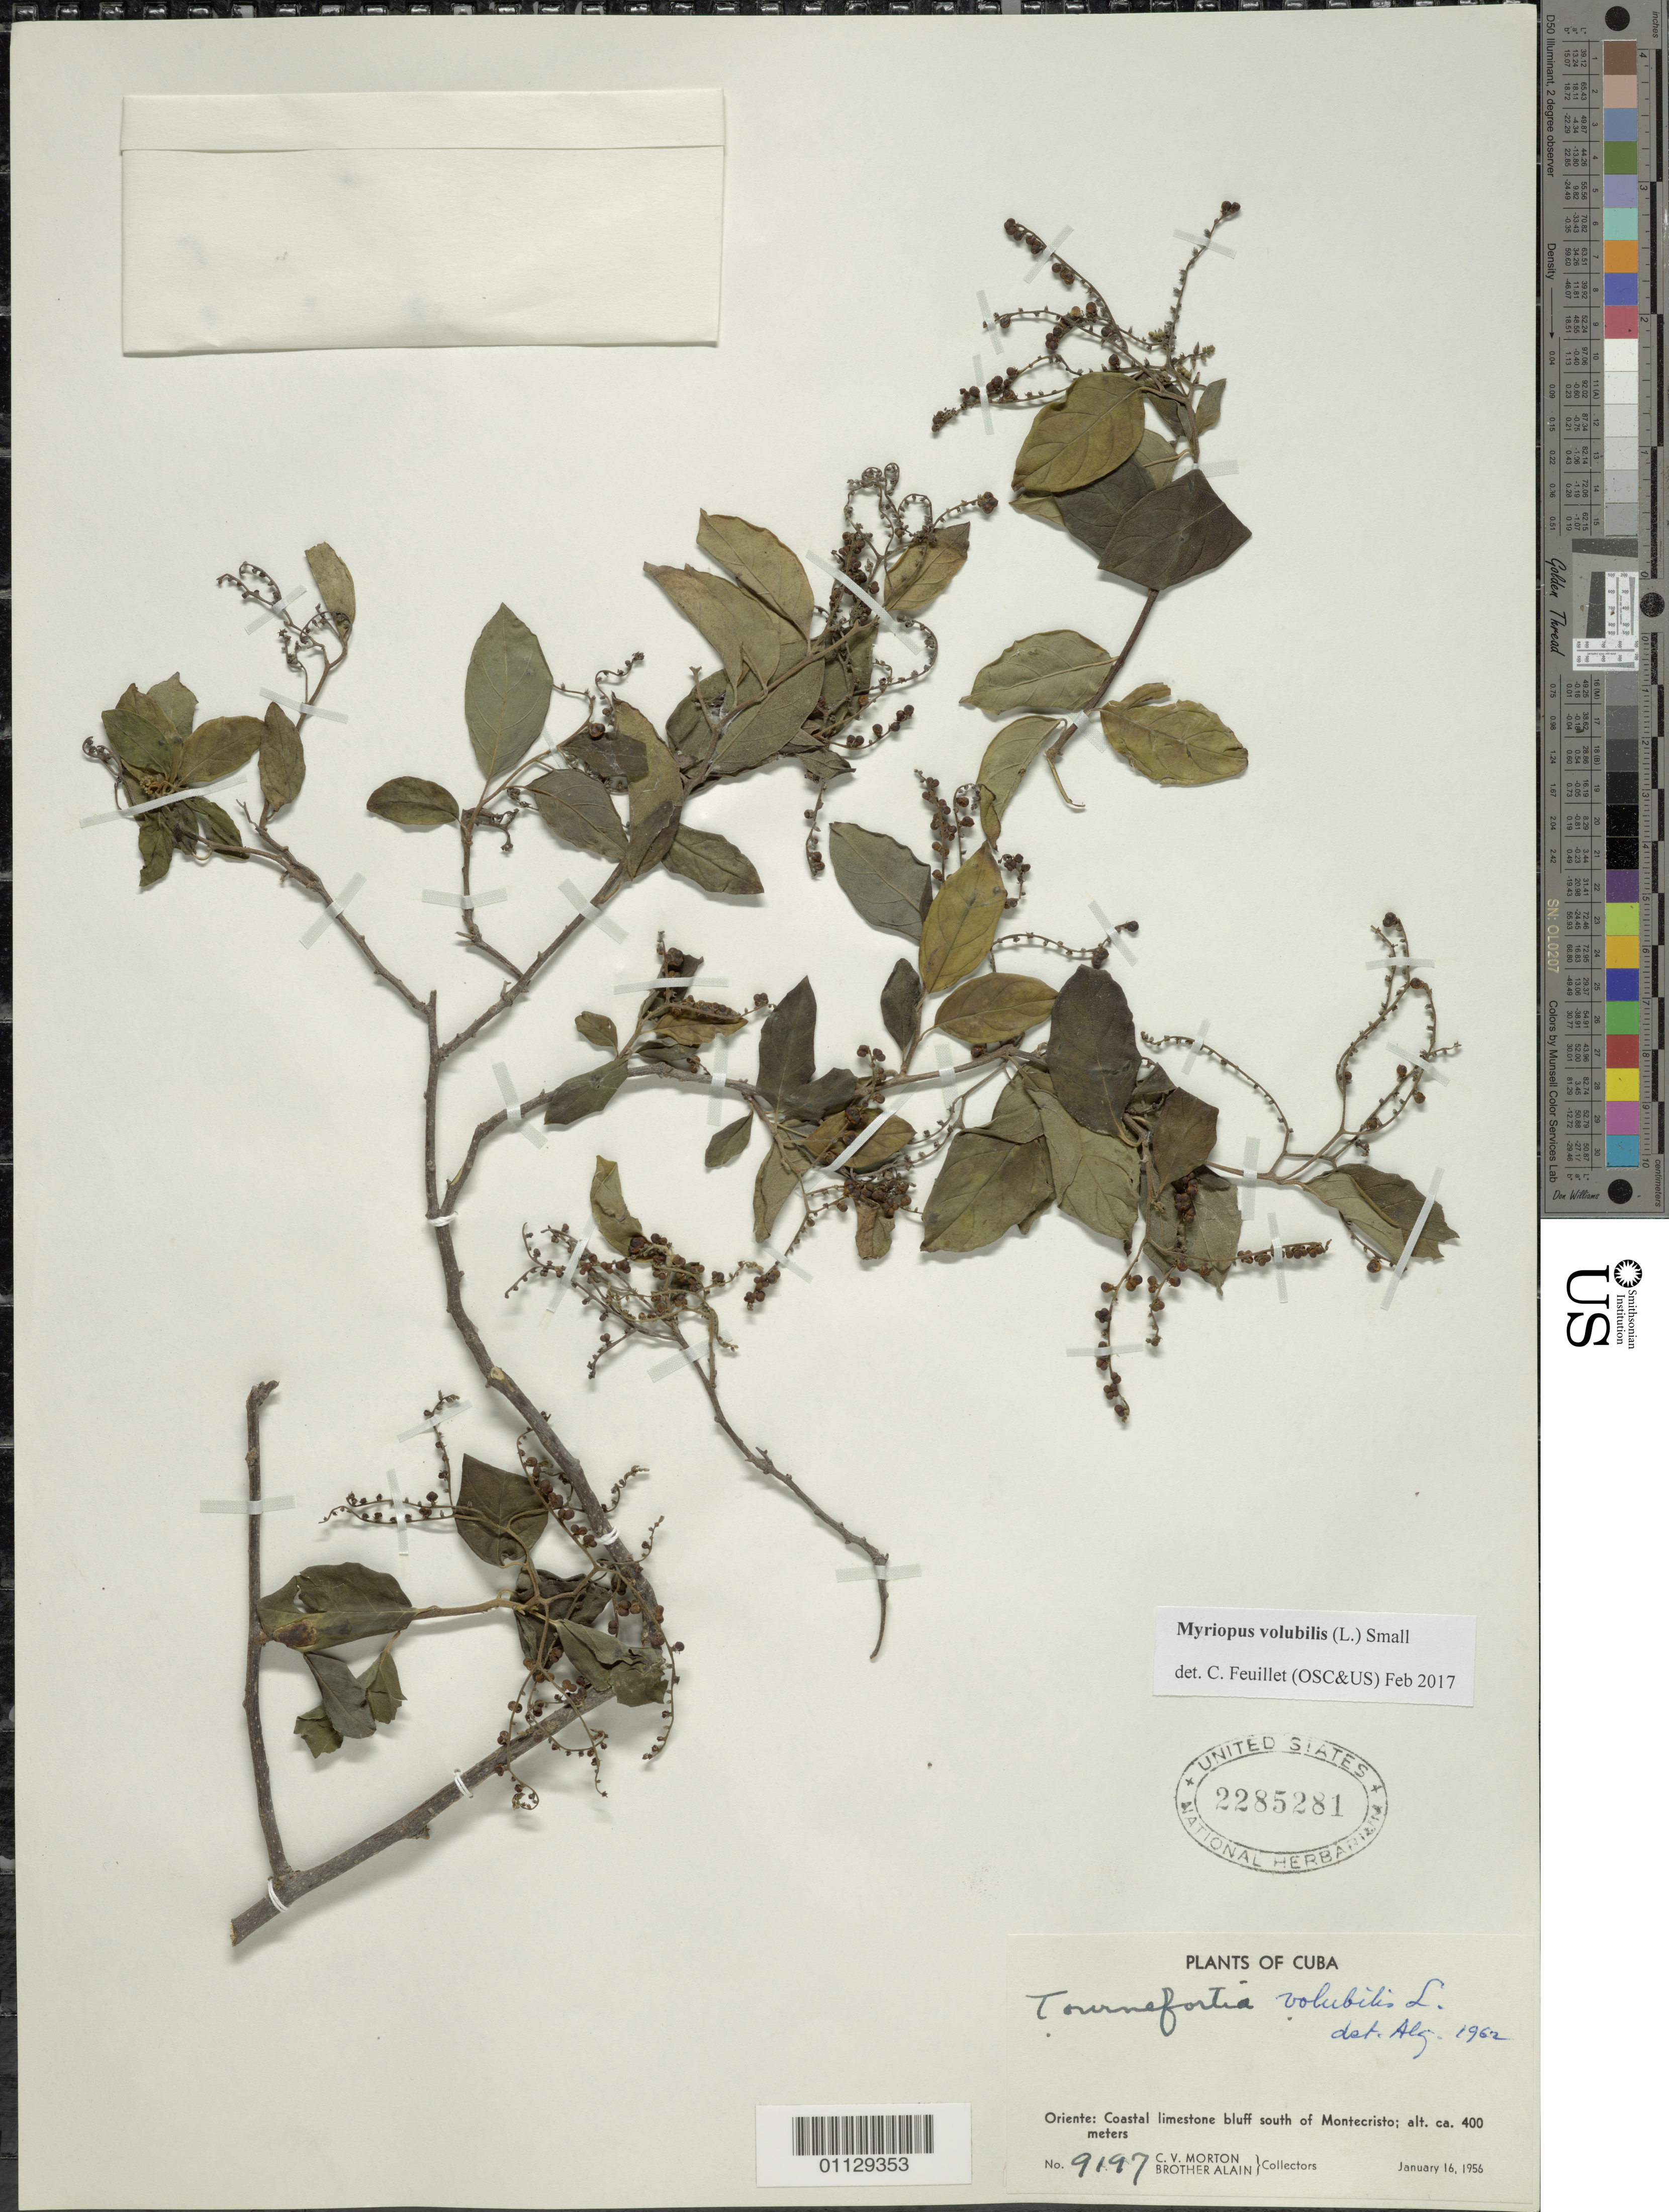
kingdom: Plantae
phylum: Tracheophyta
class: Magnoliopsida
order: Boraginales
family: Heliotropiaceae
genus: Myriopus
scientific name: Myriopus volubilis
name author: (L.) Small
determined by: Feuillet, C.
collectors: C. V. Morton, C. V. Morton & A. H. Liogier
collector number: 9197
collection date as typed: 16 Jan 1956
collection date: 1956-01-16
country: Cuba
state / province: Oriente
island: Cuba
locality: Oriente: south of Montecristo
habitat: Coastal limestone bluff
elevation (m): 400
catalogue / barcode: US 2285281